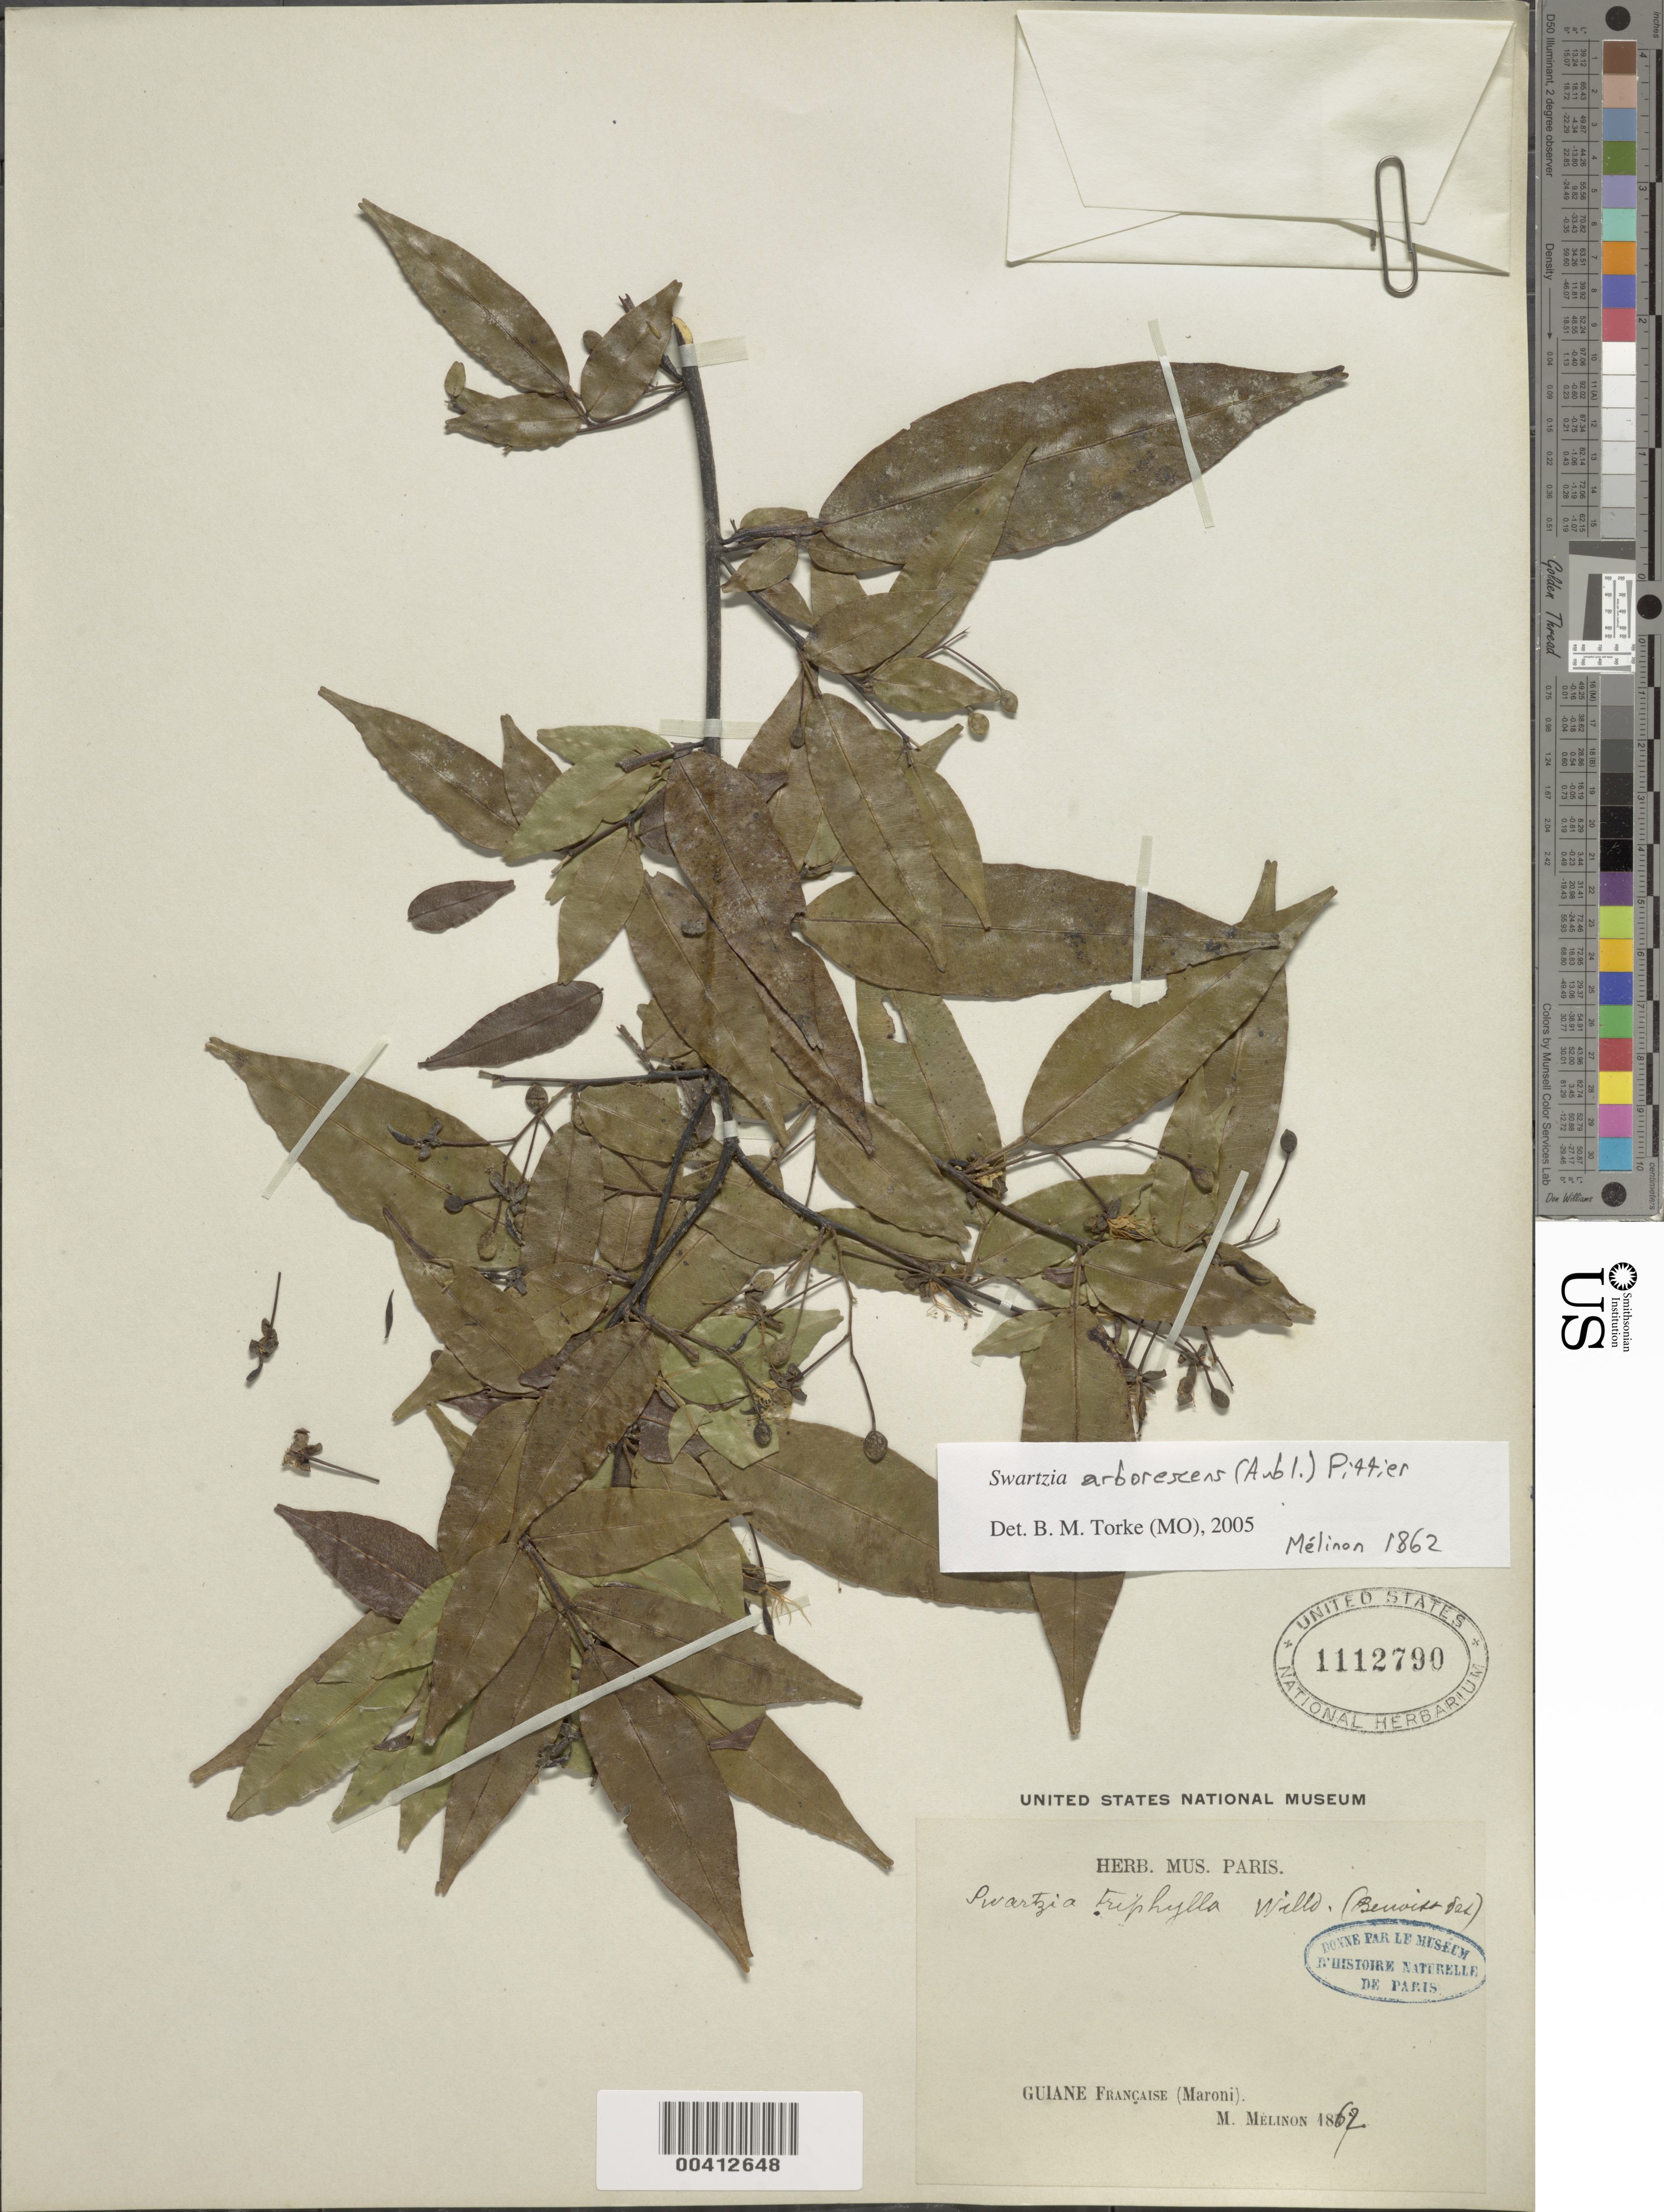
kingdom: Plantae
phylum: Tracheophyta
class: Magnoliopsida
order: Fabales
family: Fabaceae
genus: Swartzia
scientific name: Swartzia arborescens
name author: (Aubl.) Pittier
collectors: M. Melinon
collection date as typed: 1862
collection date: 1862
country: French Guiana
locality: Maroni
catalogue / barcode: US 1112790